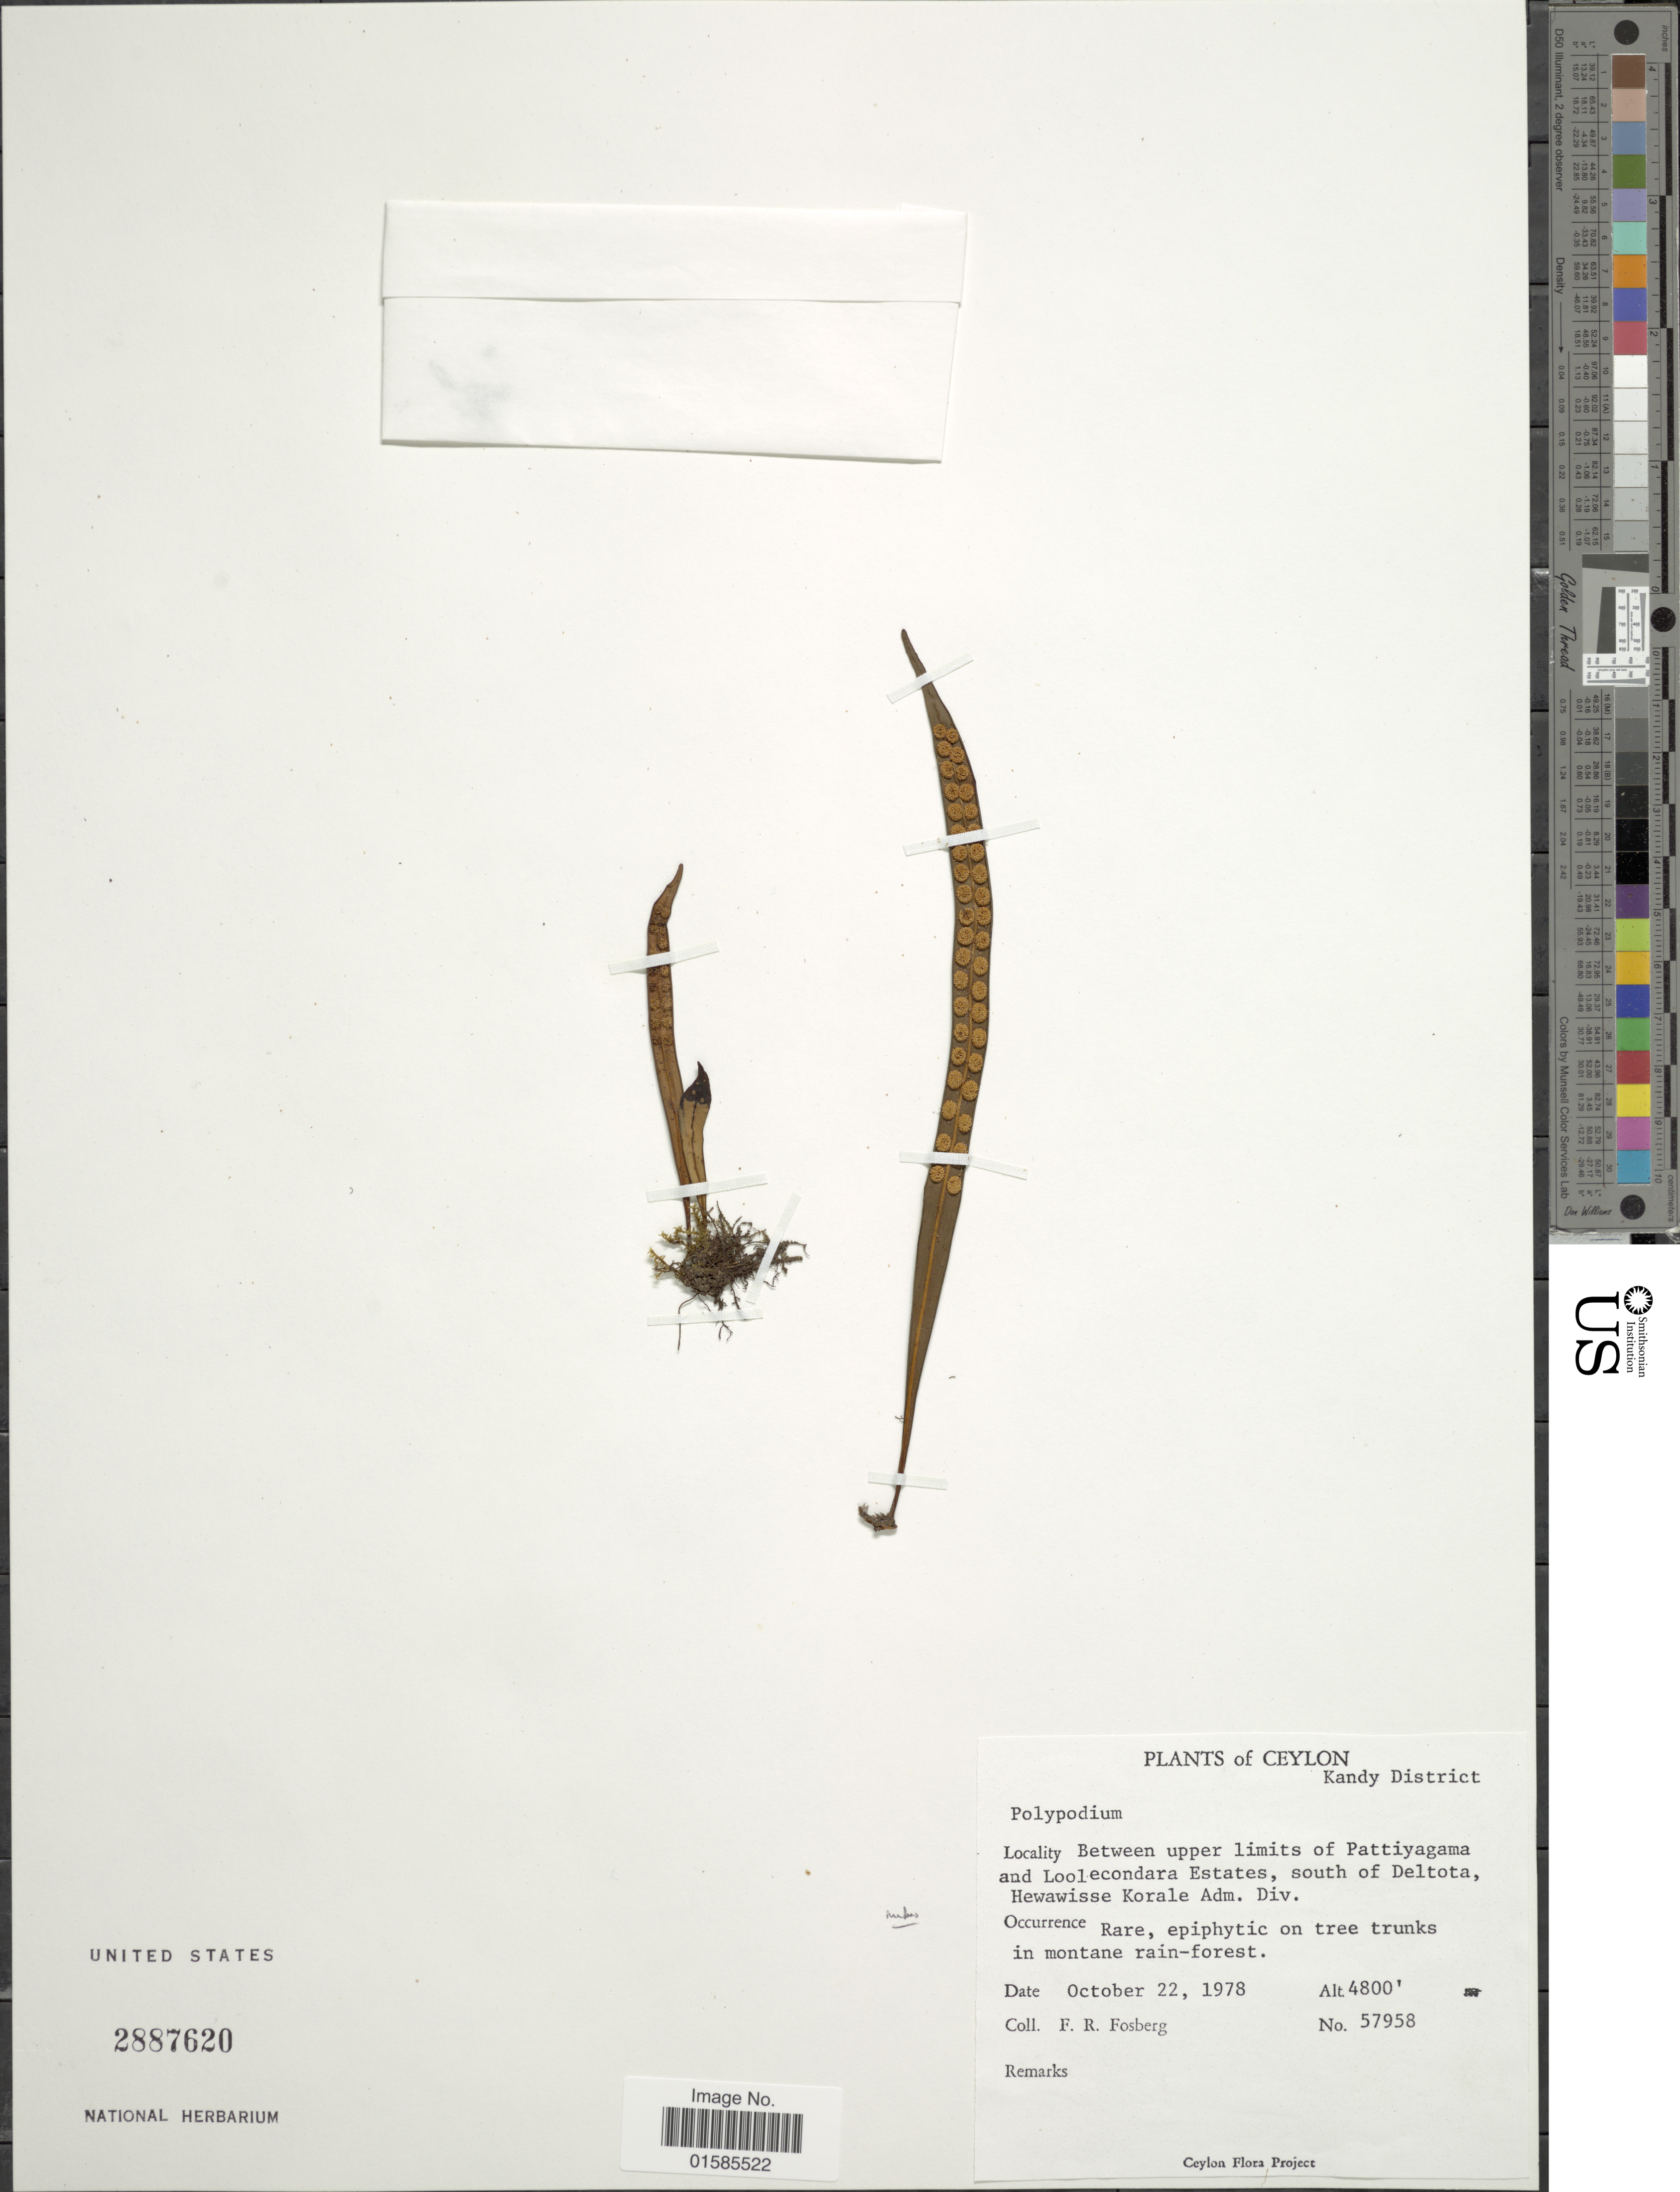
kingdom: Plantae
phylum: Tracheophyta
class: Polypodiopsida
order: Polypodiales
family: Polypodiaceae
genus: Leptochilus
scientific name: Leptochilus sp.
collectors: F. R. Fosberg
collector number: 57958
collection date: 1978-10-22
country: Sri Lanka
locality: Ceylon, Kandy District, between upper limits of Pattiyagama and Lool econdara Estates, south of Deltota, Hewawisse Korale Adm. Div.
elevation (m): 1463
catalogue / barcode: US 2887620